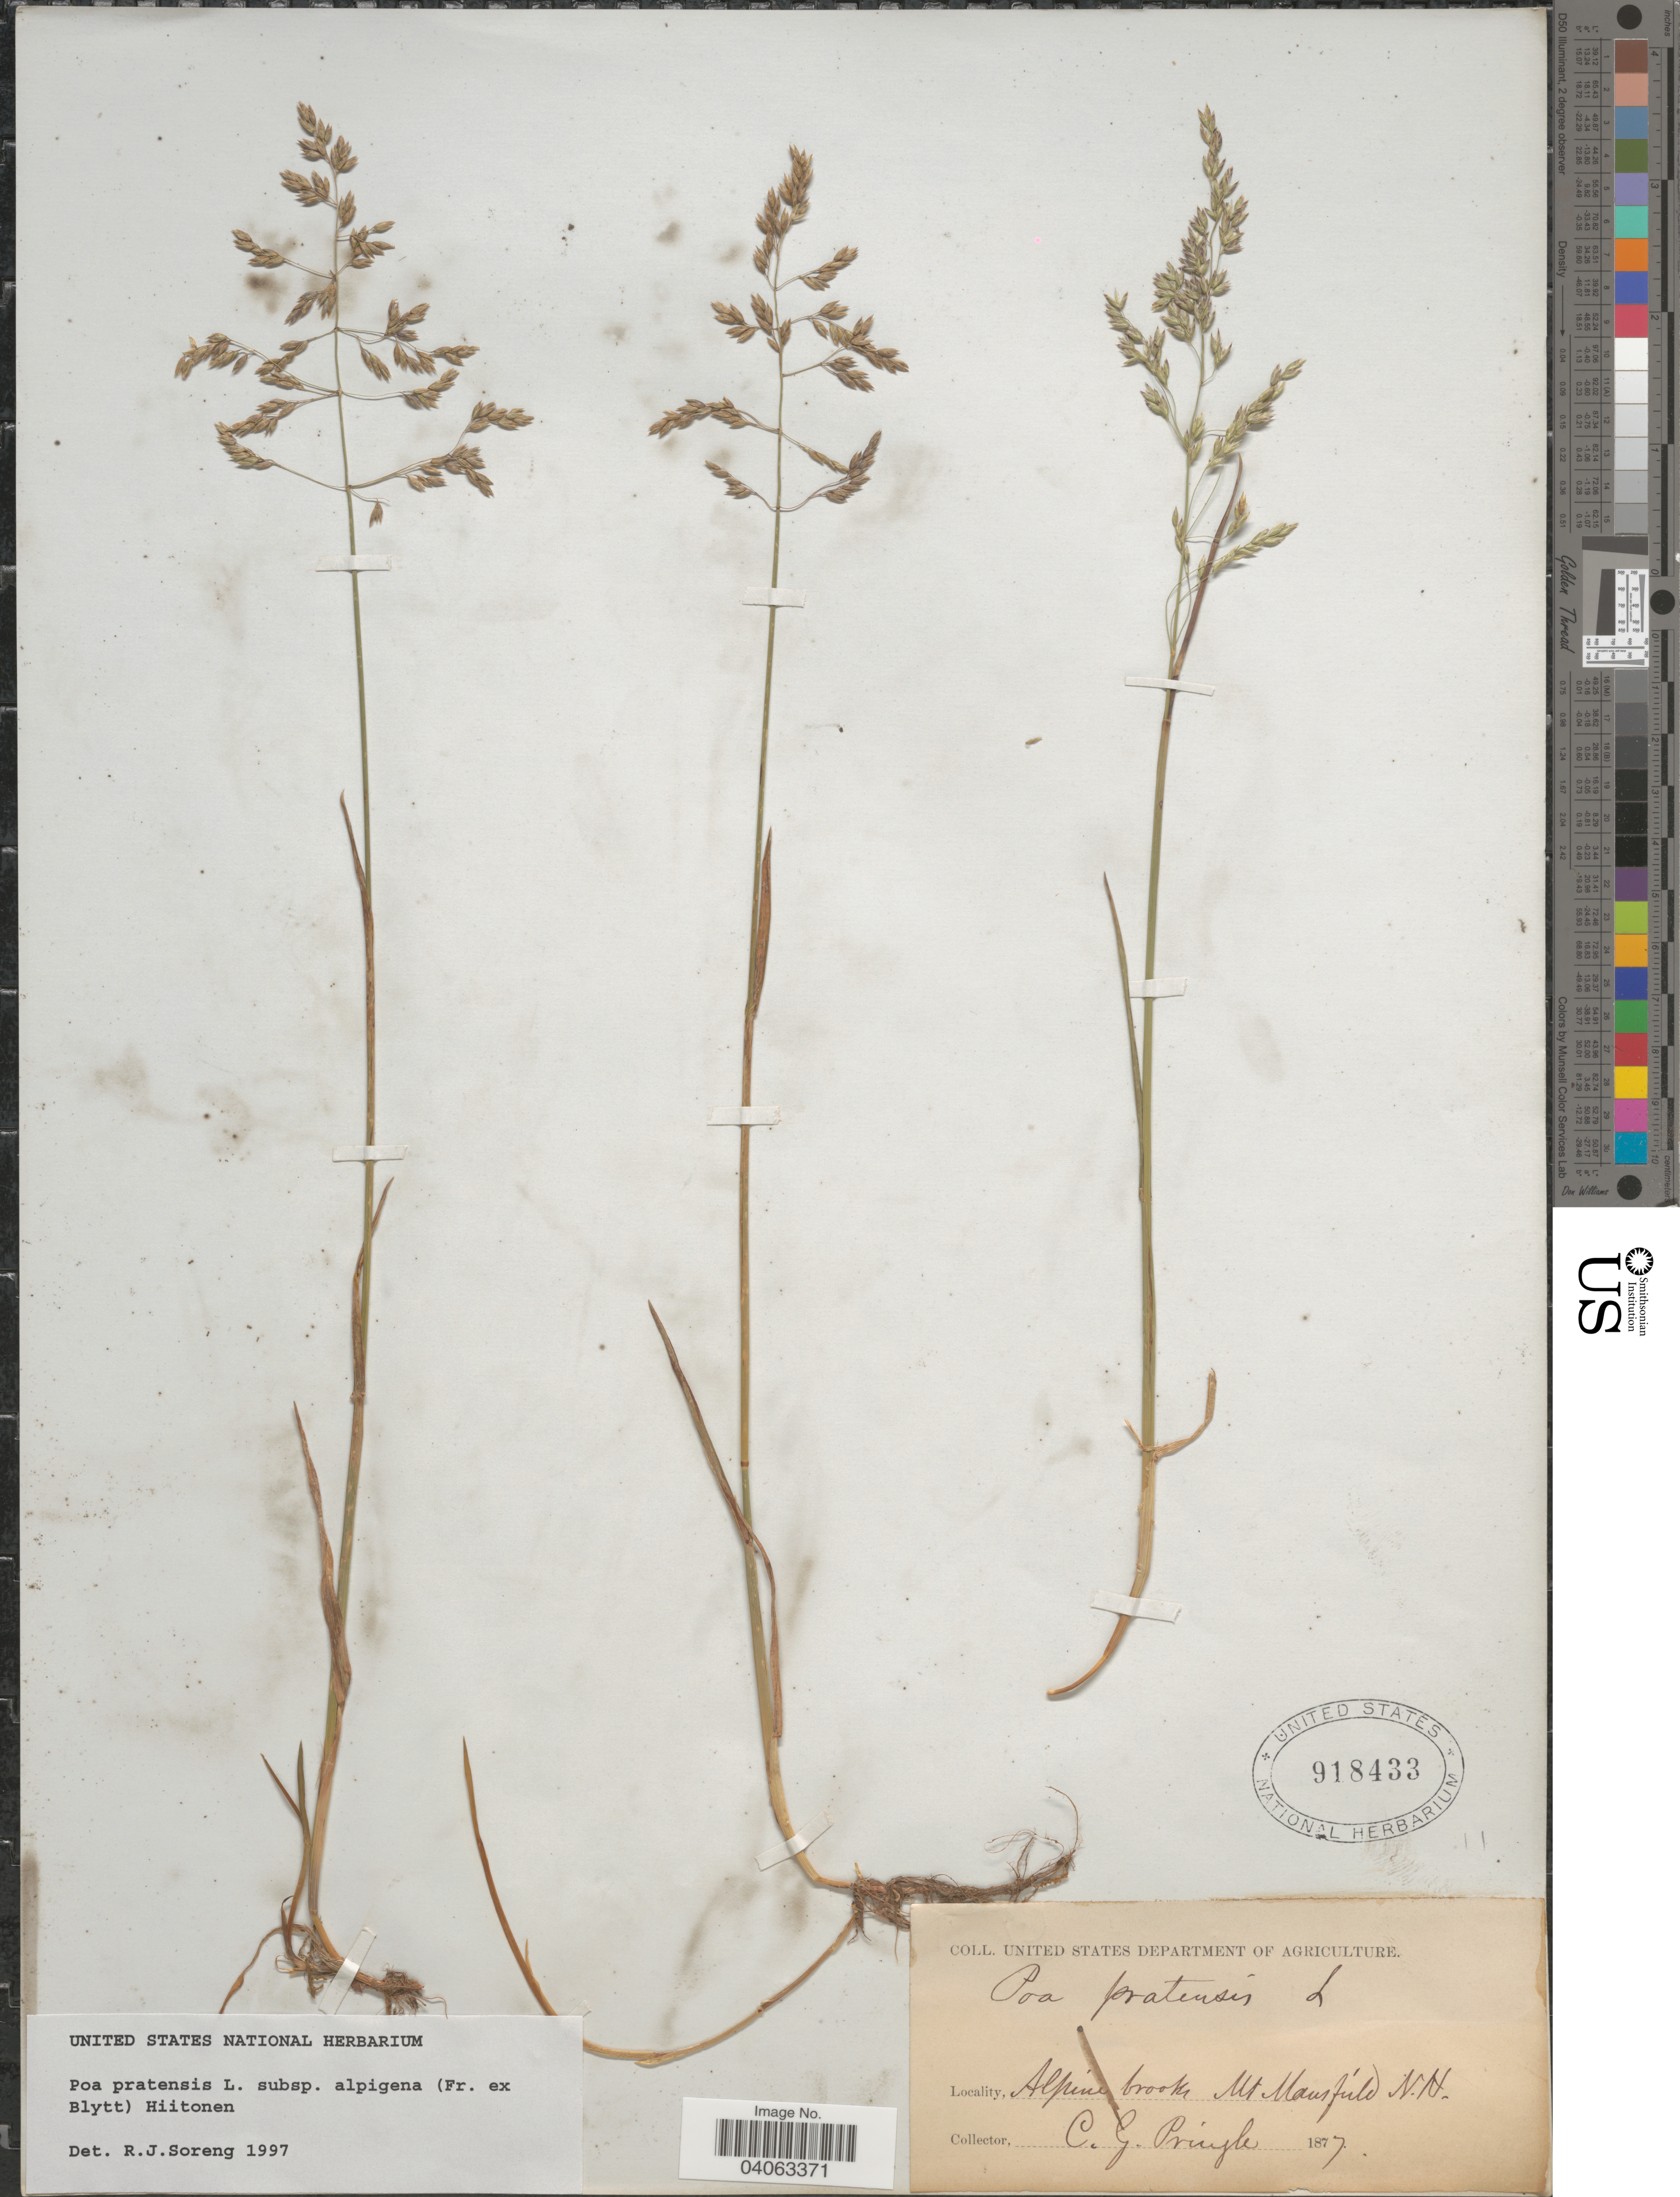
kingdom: Plantae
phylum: Tracheophyta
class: Liliopsida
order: Poales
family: Poaceae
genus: Poa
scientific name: Poa pratensis subsp. alpigena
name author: (Lindm.) Hiitonen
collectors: C. G. Pringle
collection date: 1877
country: United States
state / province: New Hampshire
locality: Alpine brooks Mt Mansfield.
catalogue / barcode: US 918433